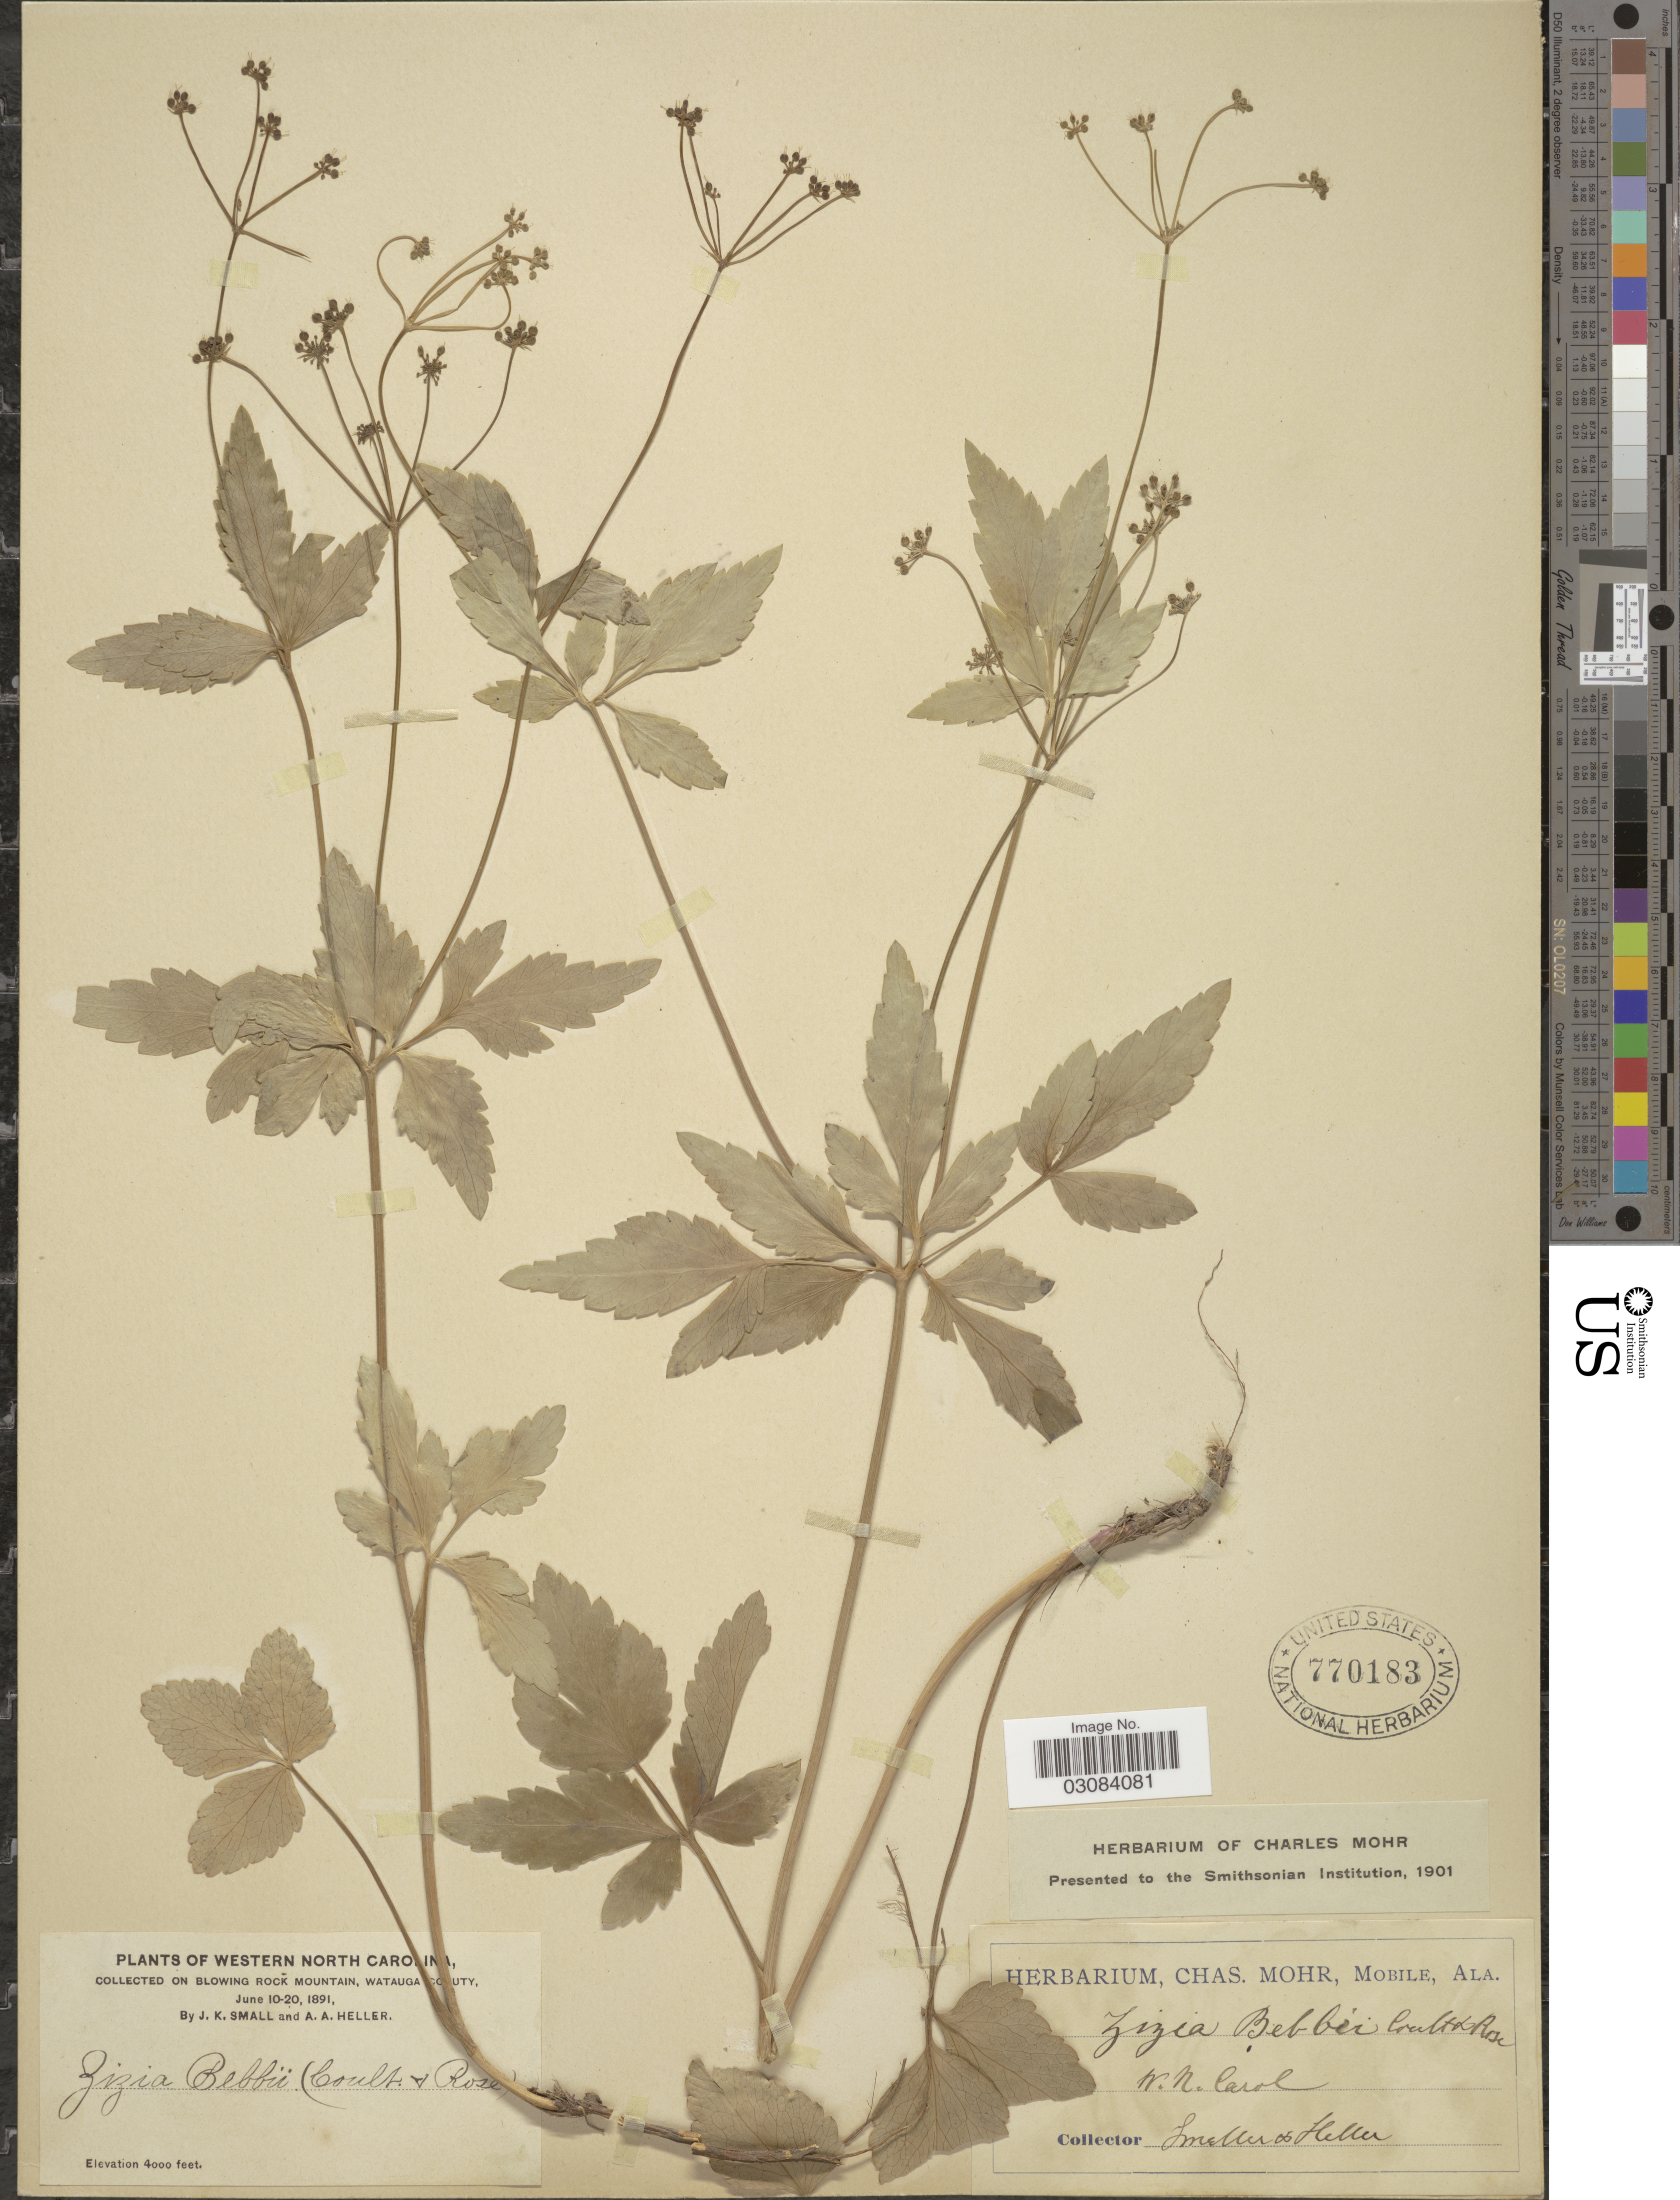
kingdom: Plantae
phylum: Tracheophyta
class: Magnoliopsida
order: Apiales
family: Apiaceae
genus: Zizia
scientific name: Zizia bebbii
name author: (J.M. Coult. & Rose) Britton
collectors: J. K. Small & A. A. Heller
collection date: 1891-06-10/1891-06-20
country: United States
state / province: North Carolina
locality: Western North Carolina. Collected in Blowing Rock Mountain, Watauga County.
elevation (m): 1219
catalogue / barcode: US 770183